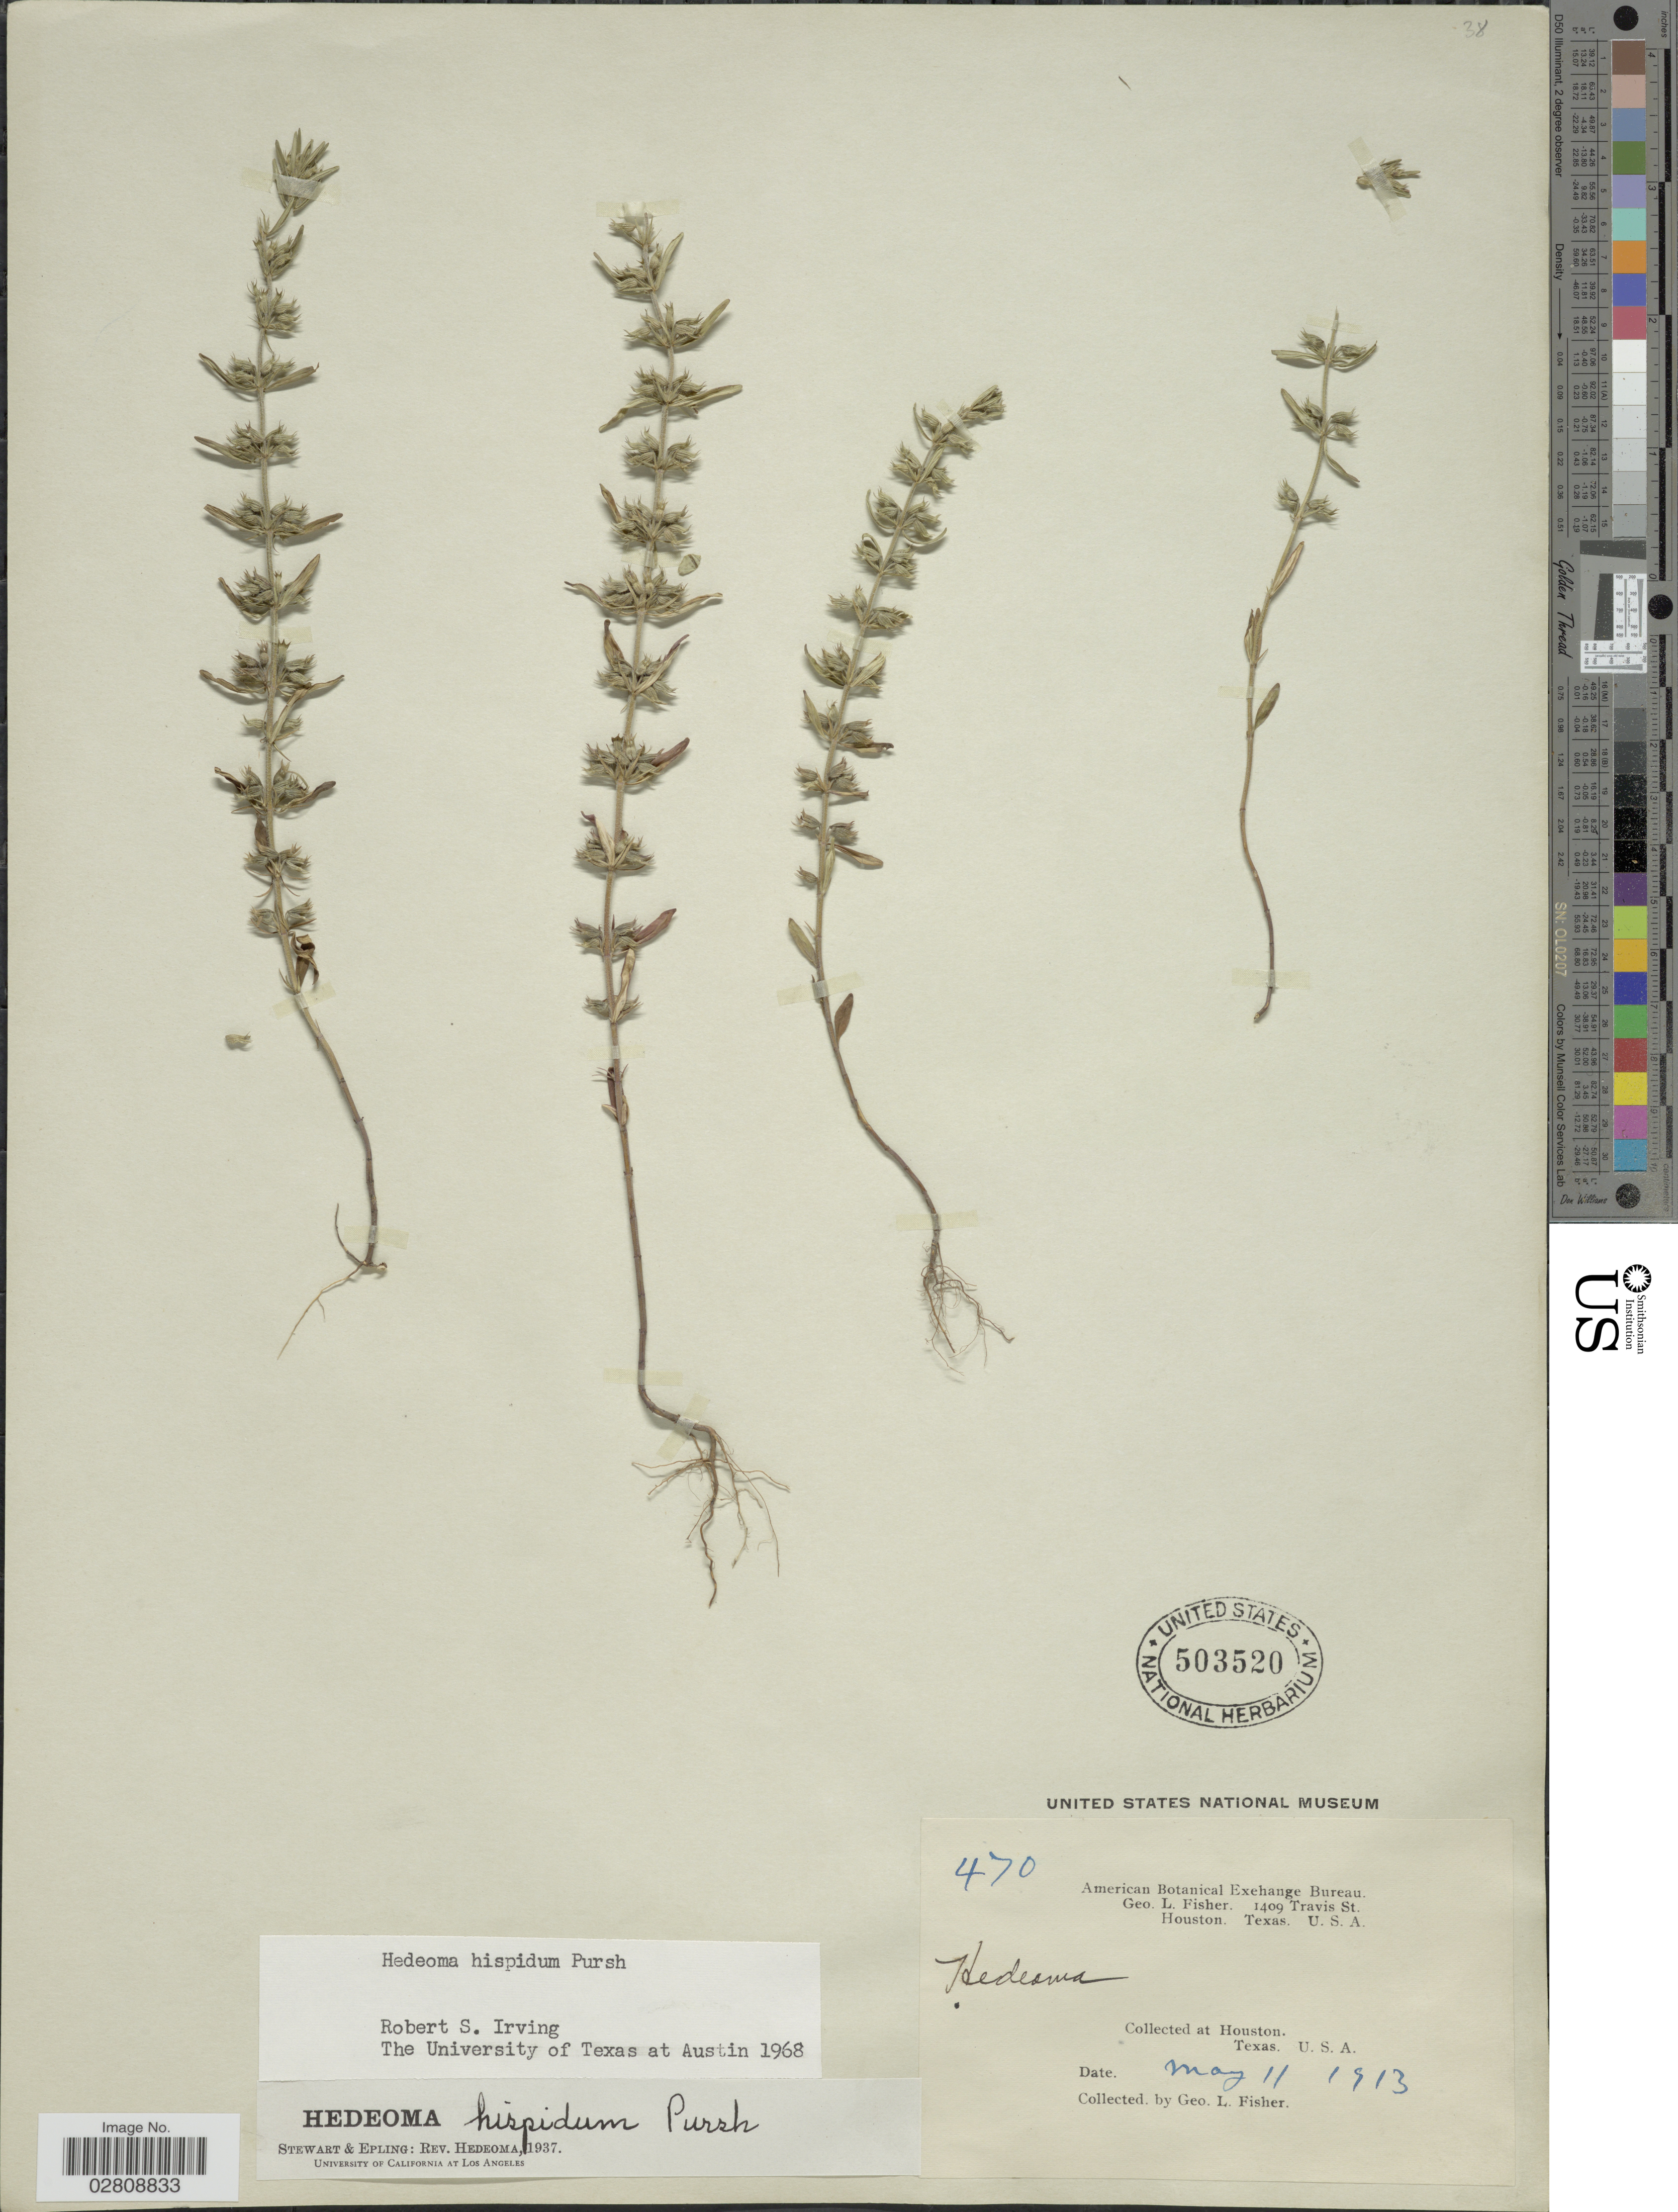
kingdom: Plantae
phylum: Tracheophyta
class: Magnoliopsida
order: Lamiales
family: Lamiaceae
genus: Hedeoma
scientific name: Hedeoma hispida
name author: Pursh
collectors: G. L. Fisher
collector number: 470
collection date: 1913-05-11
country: United States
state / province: Texas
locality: At Houston.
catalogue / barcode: US 503520